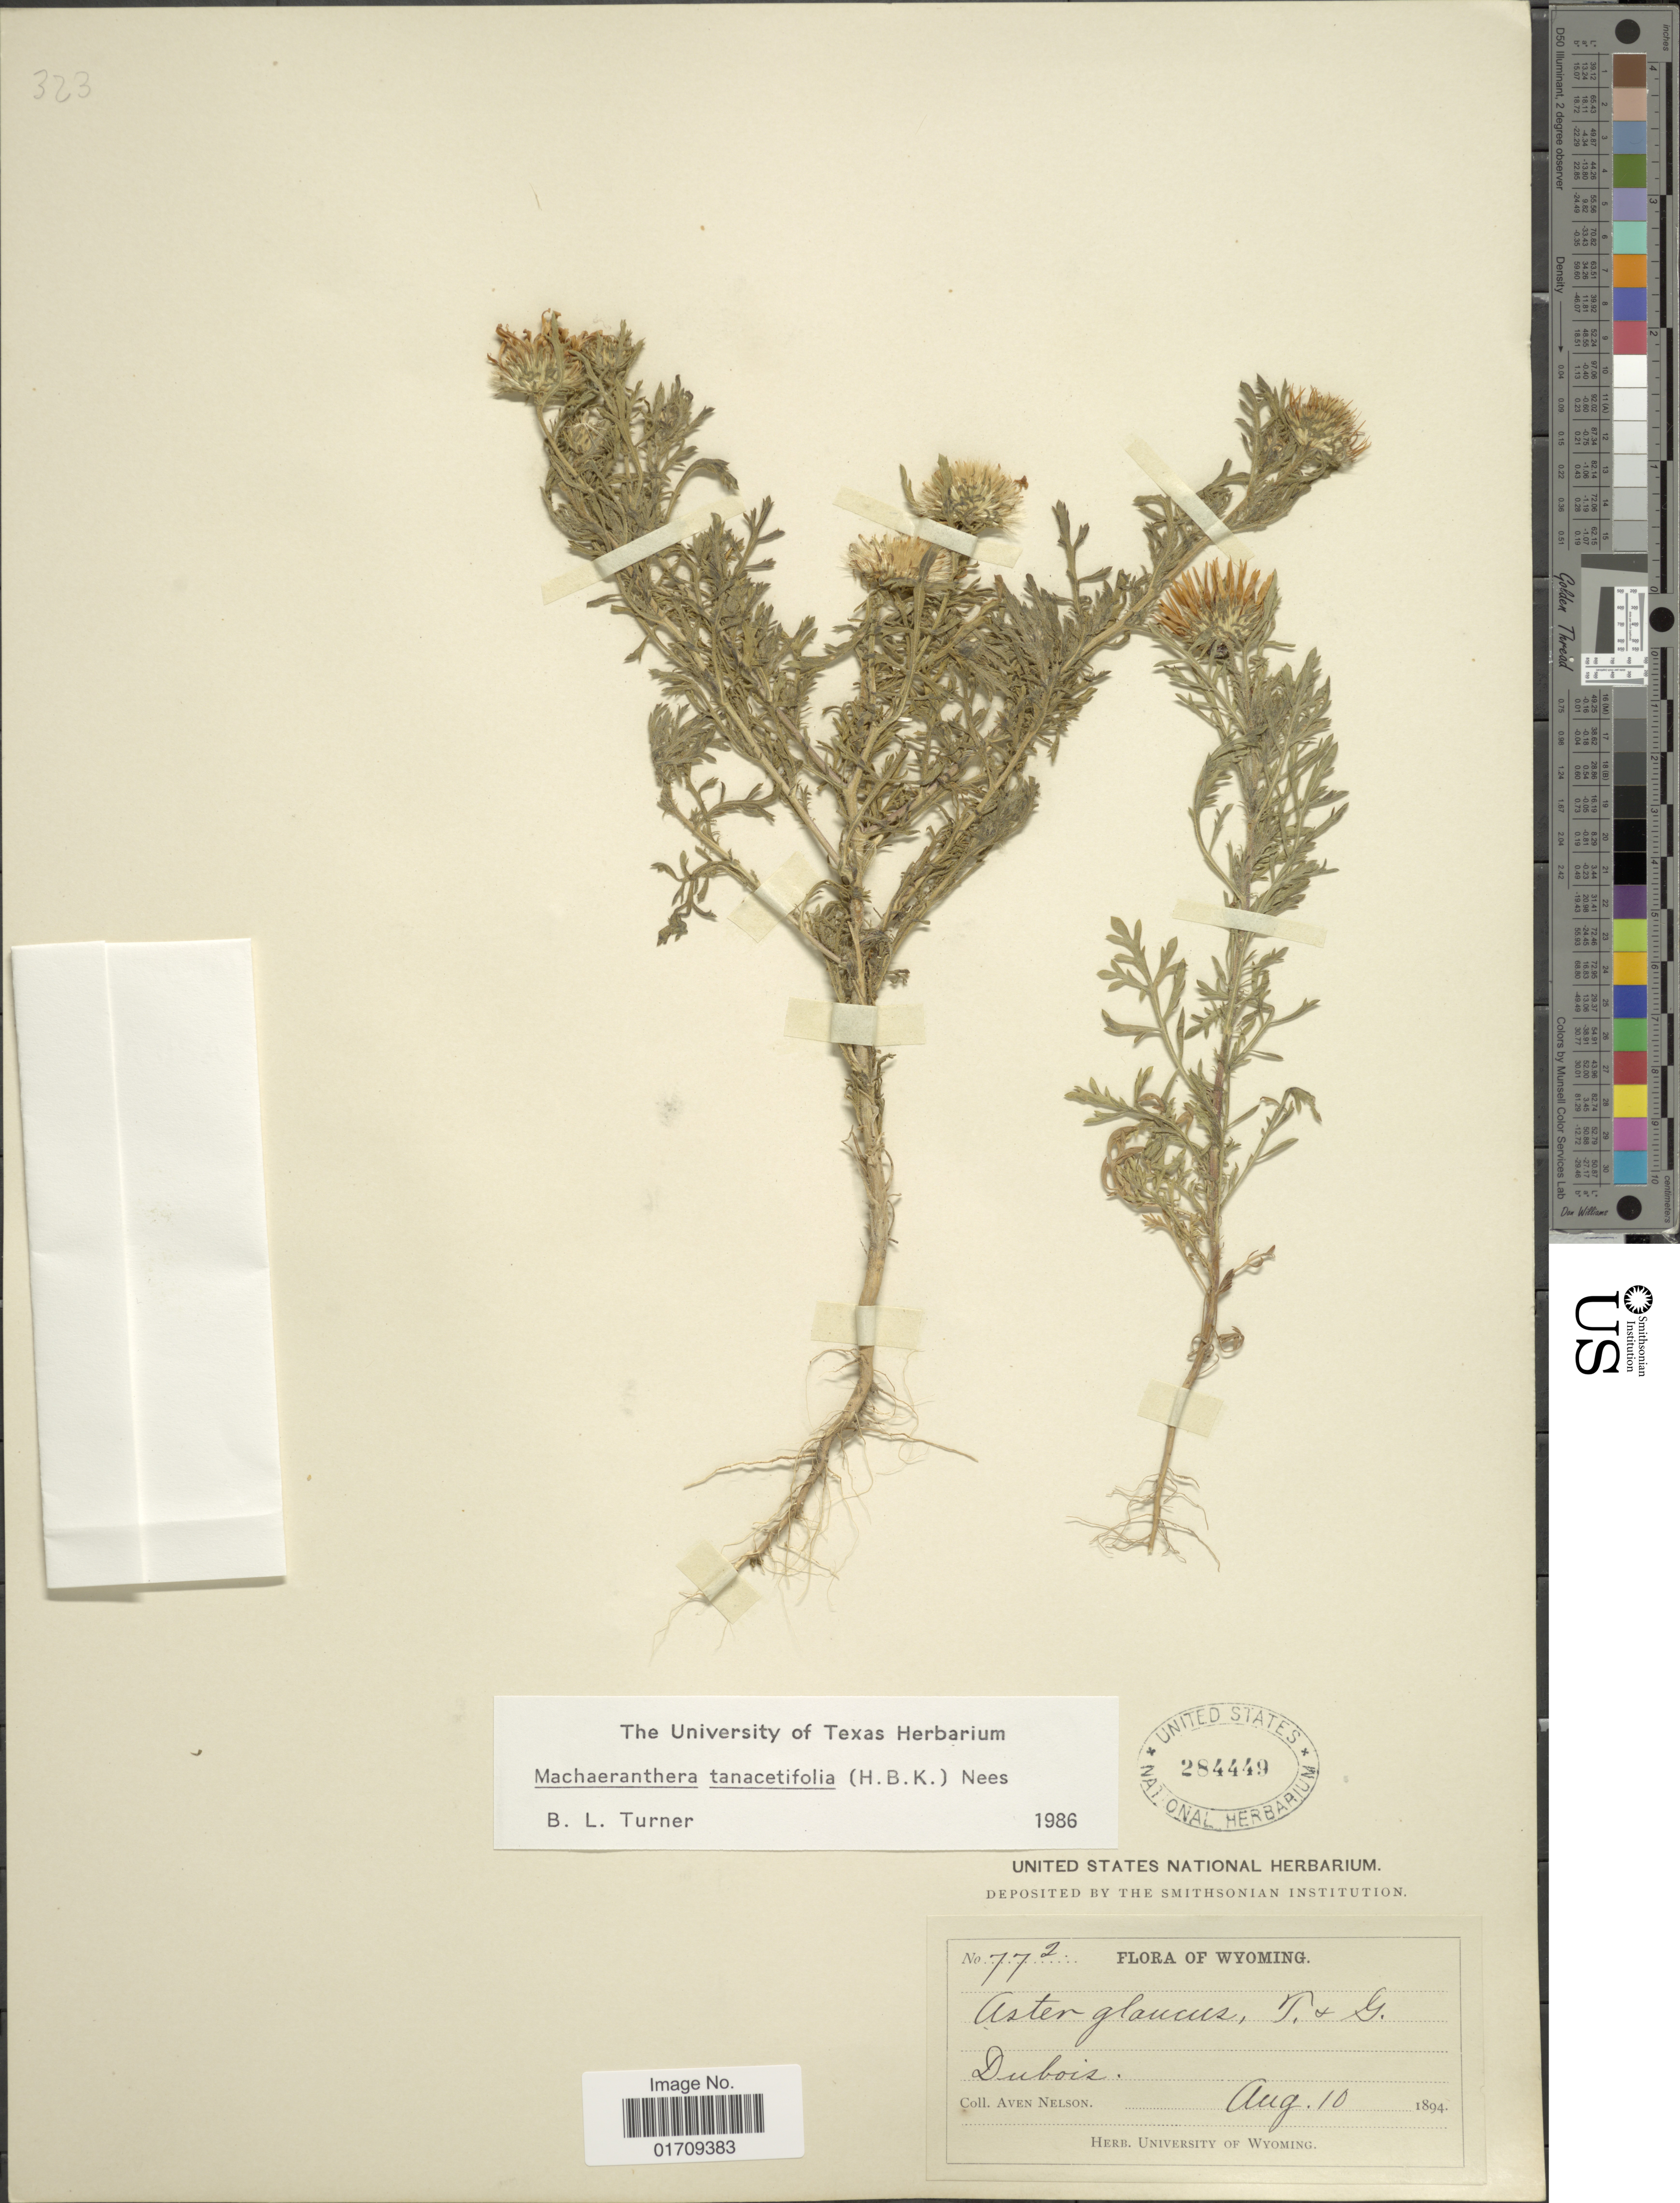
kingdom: Plantae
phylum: Tracheophyta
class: Magnoliopsida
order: Asterales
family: Asteraceae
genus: Machaeranthera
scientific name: Machaeranthera tanacetifolia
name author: (Kunth) Nees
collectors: A. Nelson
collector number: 772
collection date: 1894-08-10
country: United States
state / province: Wyoming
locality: Dubois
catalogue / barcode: US 284449